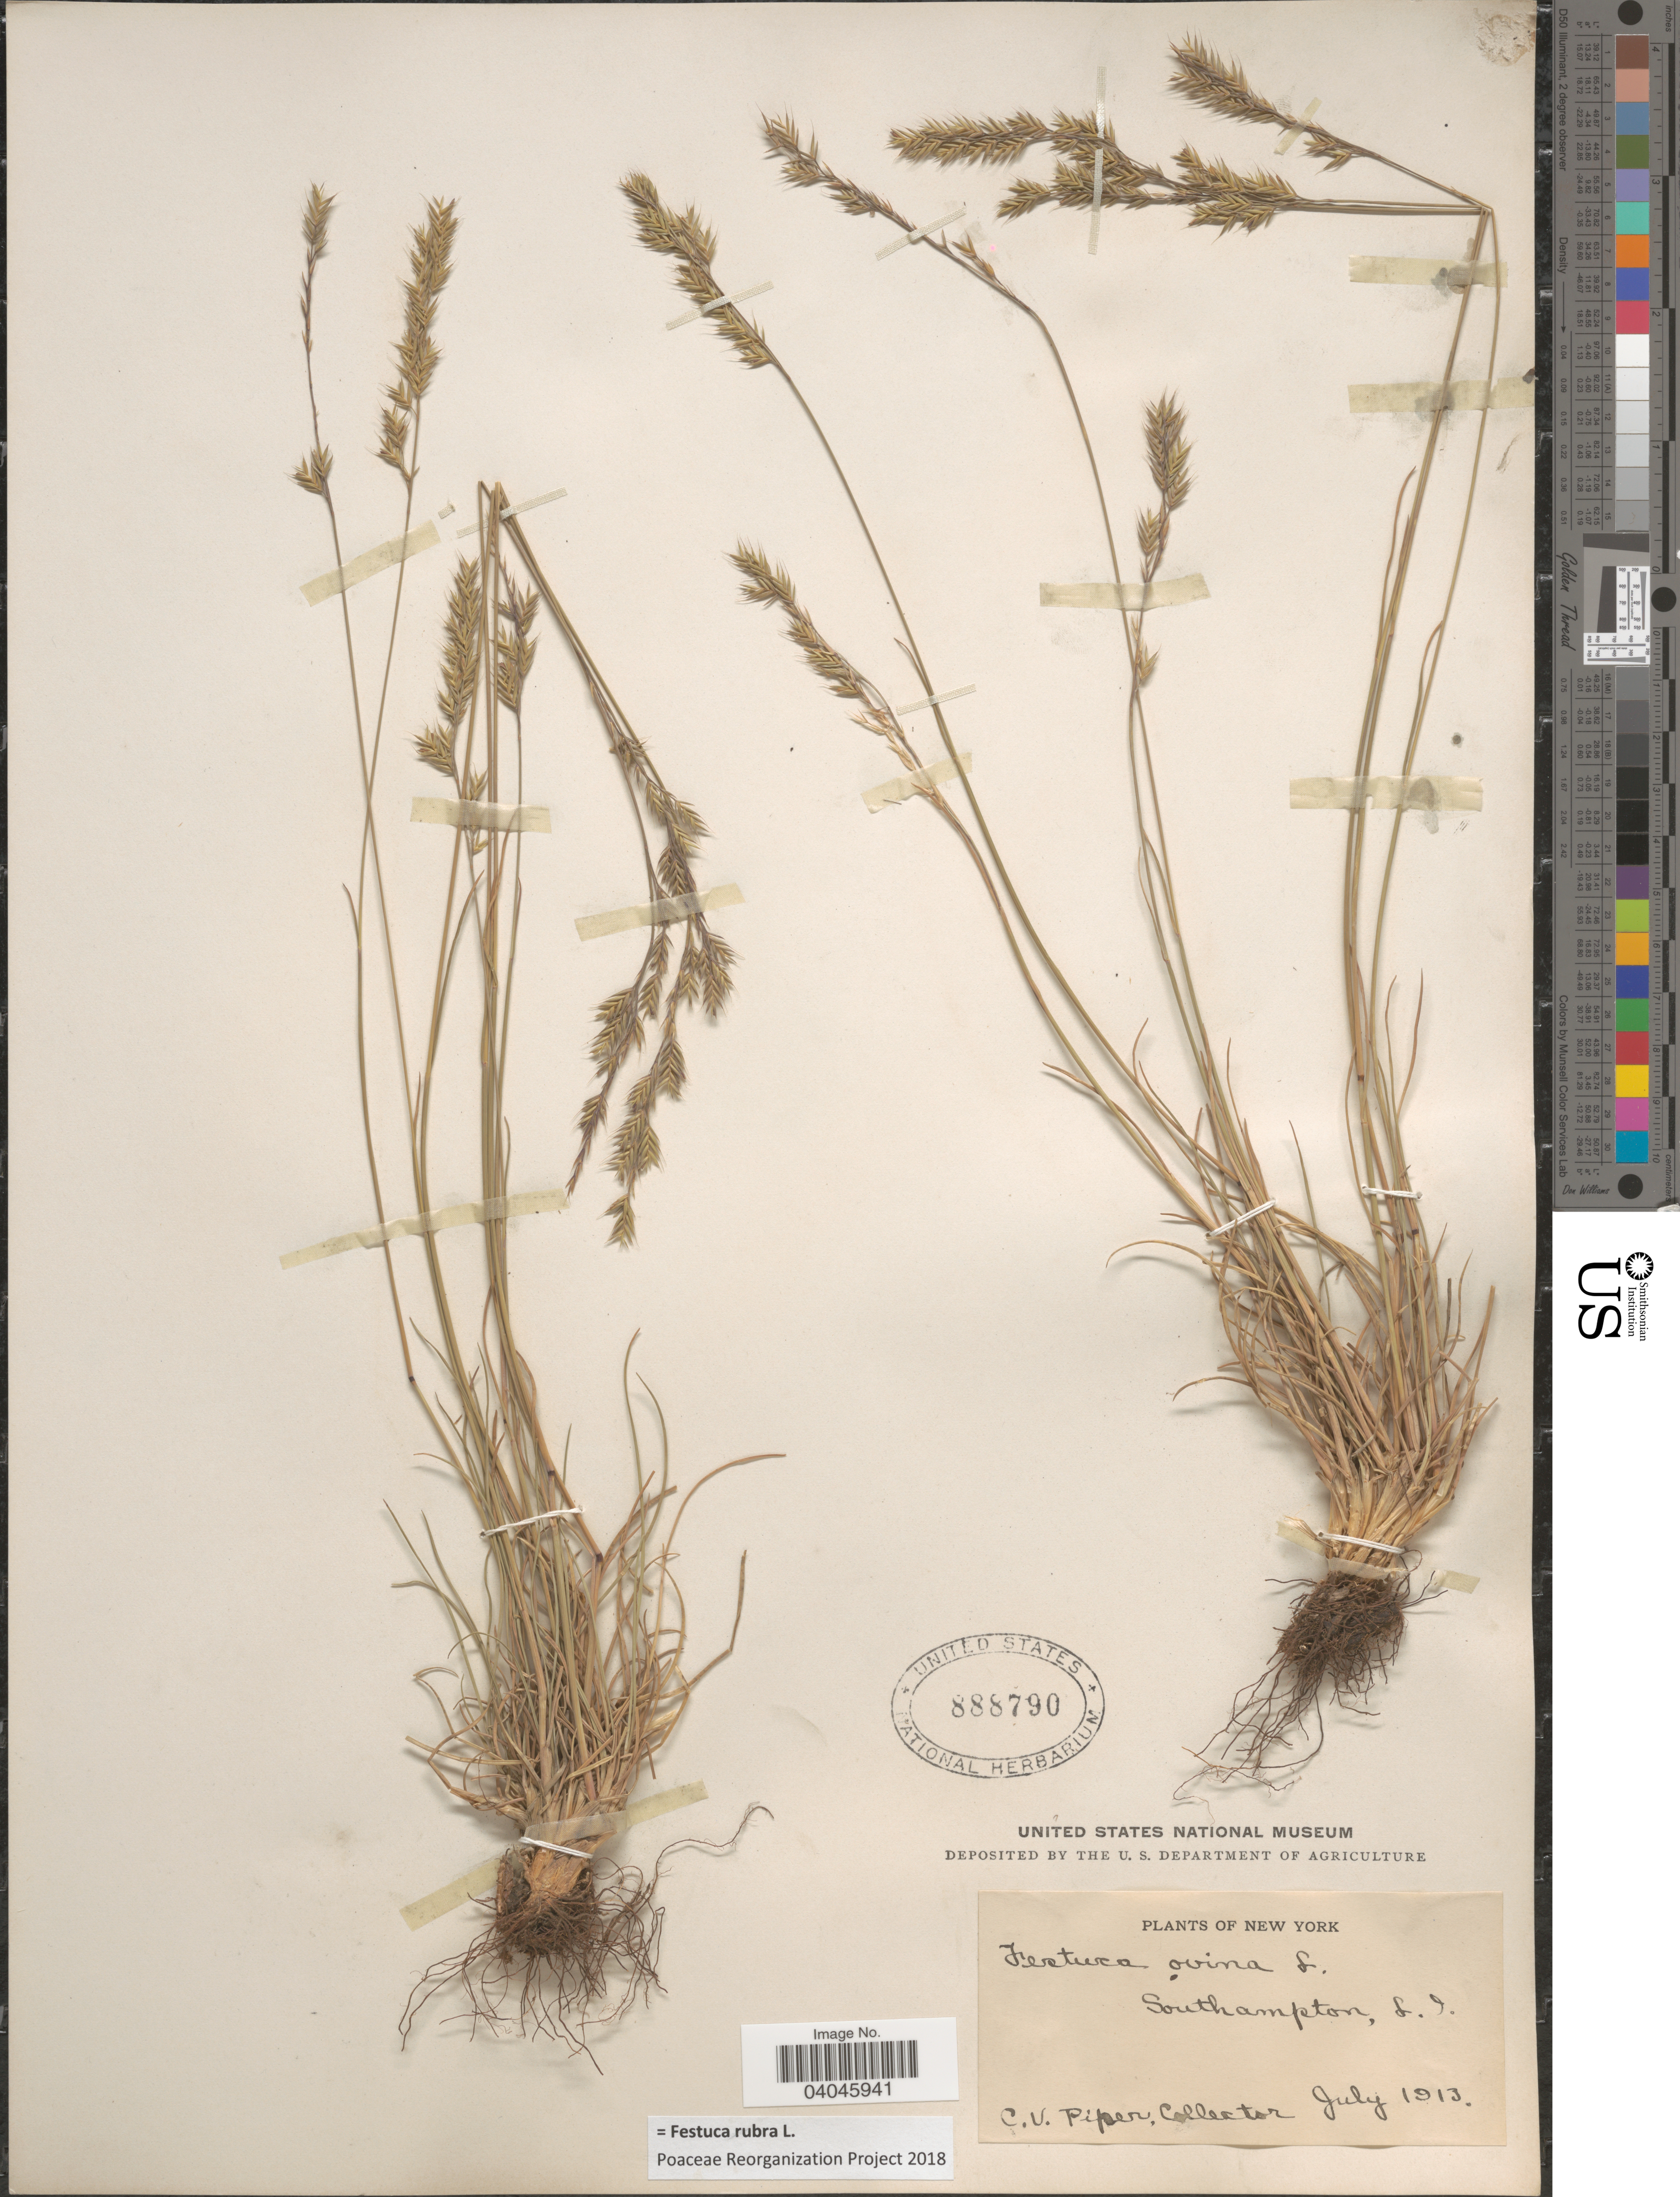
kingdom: Plantae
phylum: Tracheophyta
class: Liliopsida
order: Poales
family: Poaceae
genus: Festuca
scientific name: Festuca rubra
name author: L.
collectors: C. V. Piper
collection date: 1913-07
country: United States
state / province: New York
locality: Southampton, L. I.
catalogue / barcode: US 888790